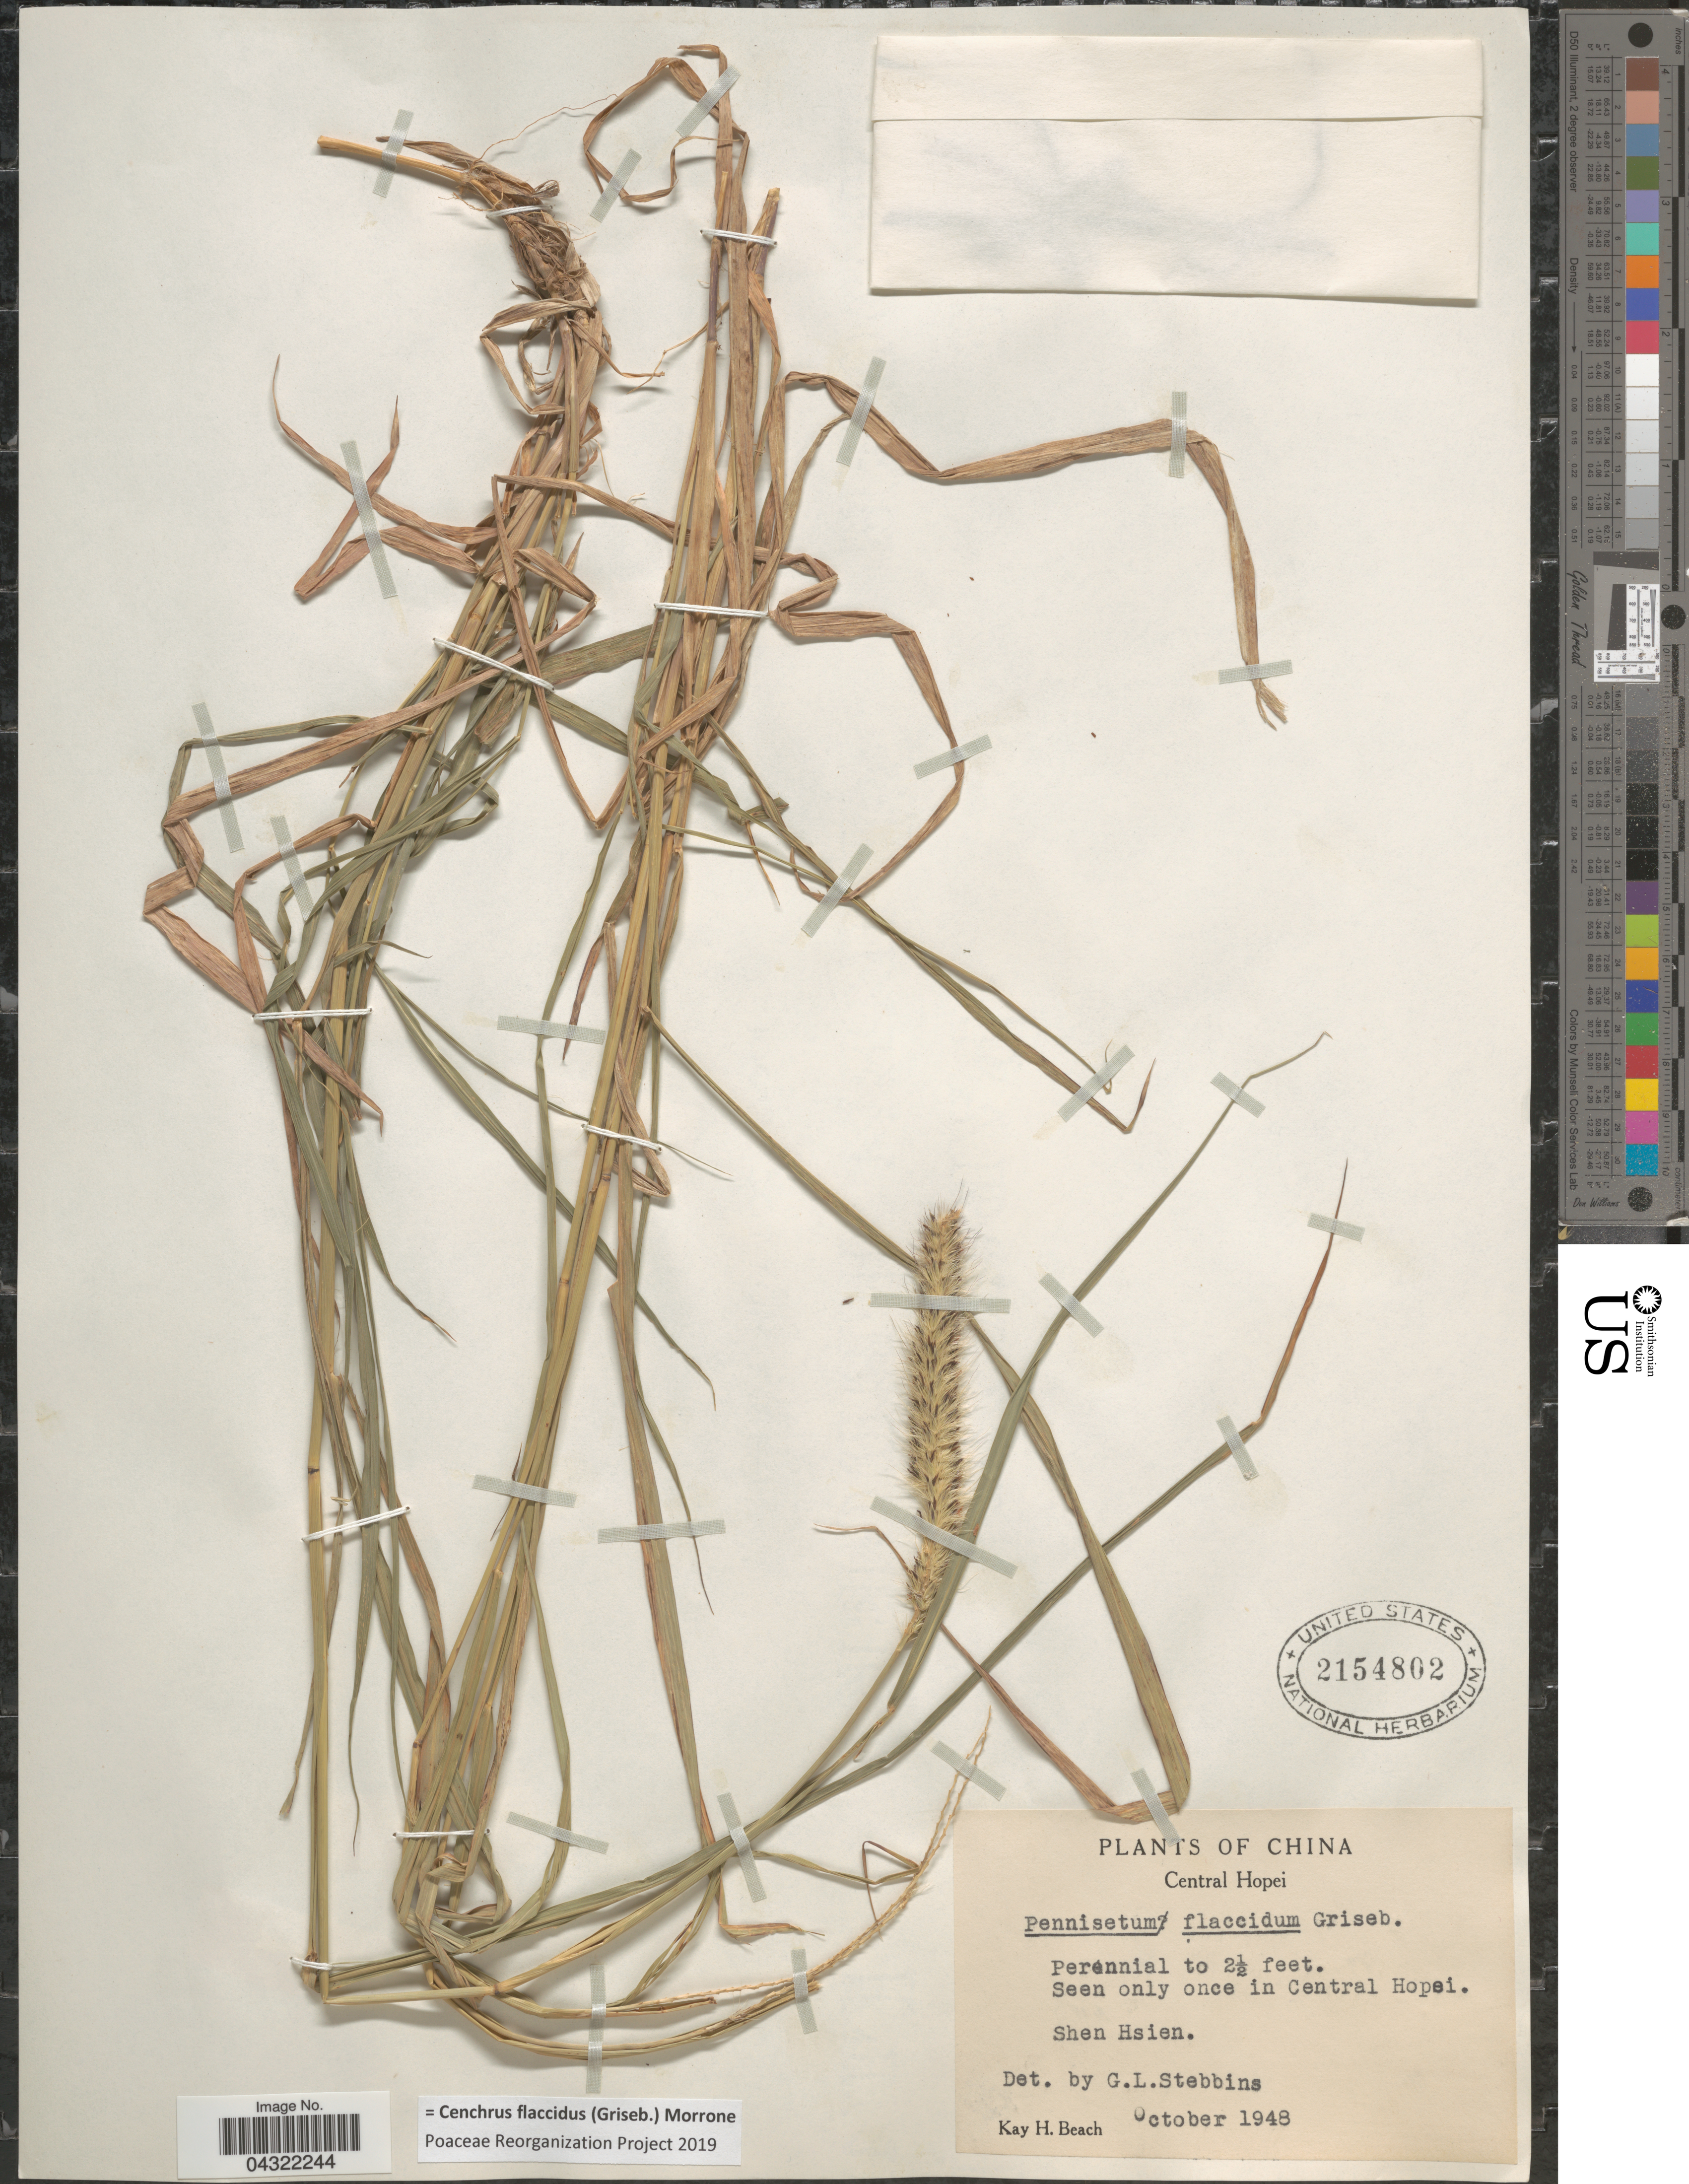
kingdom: Plantae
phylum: Tracheophyta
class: Liliopsida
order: Poales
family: Poaceae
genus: Cenchrus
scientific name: Cenchrus flaccidus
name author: (Griseb.) Morrone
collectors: K. H. Beach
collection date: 1948-10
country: China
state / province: Hebei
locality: Central Hopei. Shen Hsien.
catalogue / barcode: US 2154802